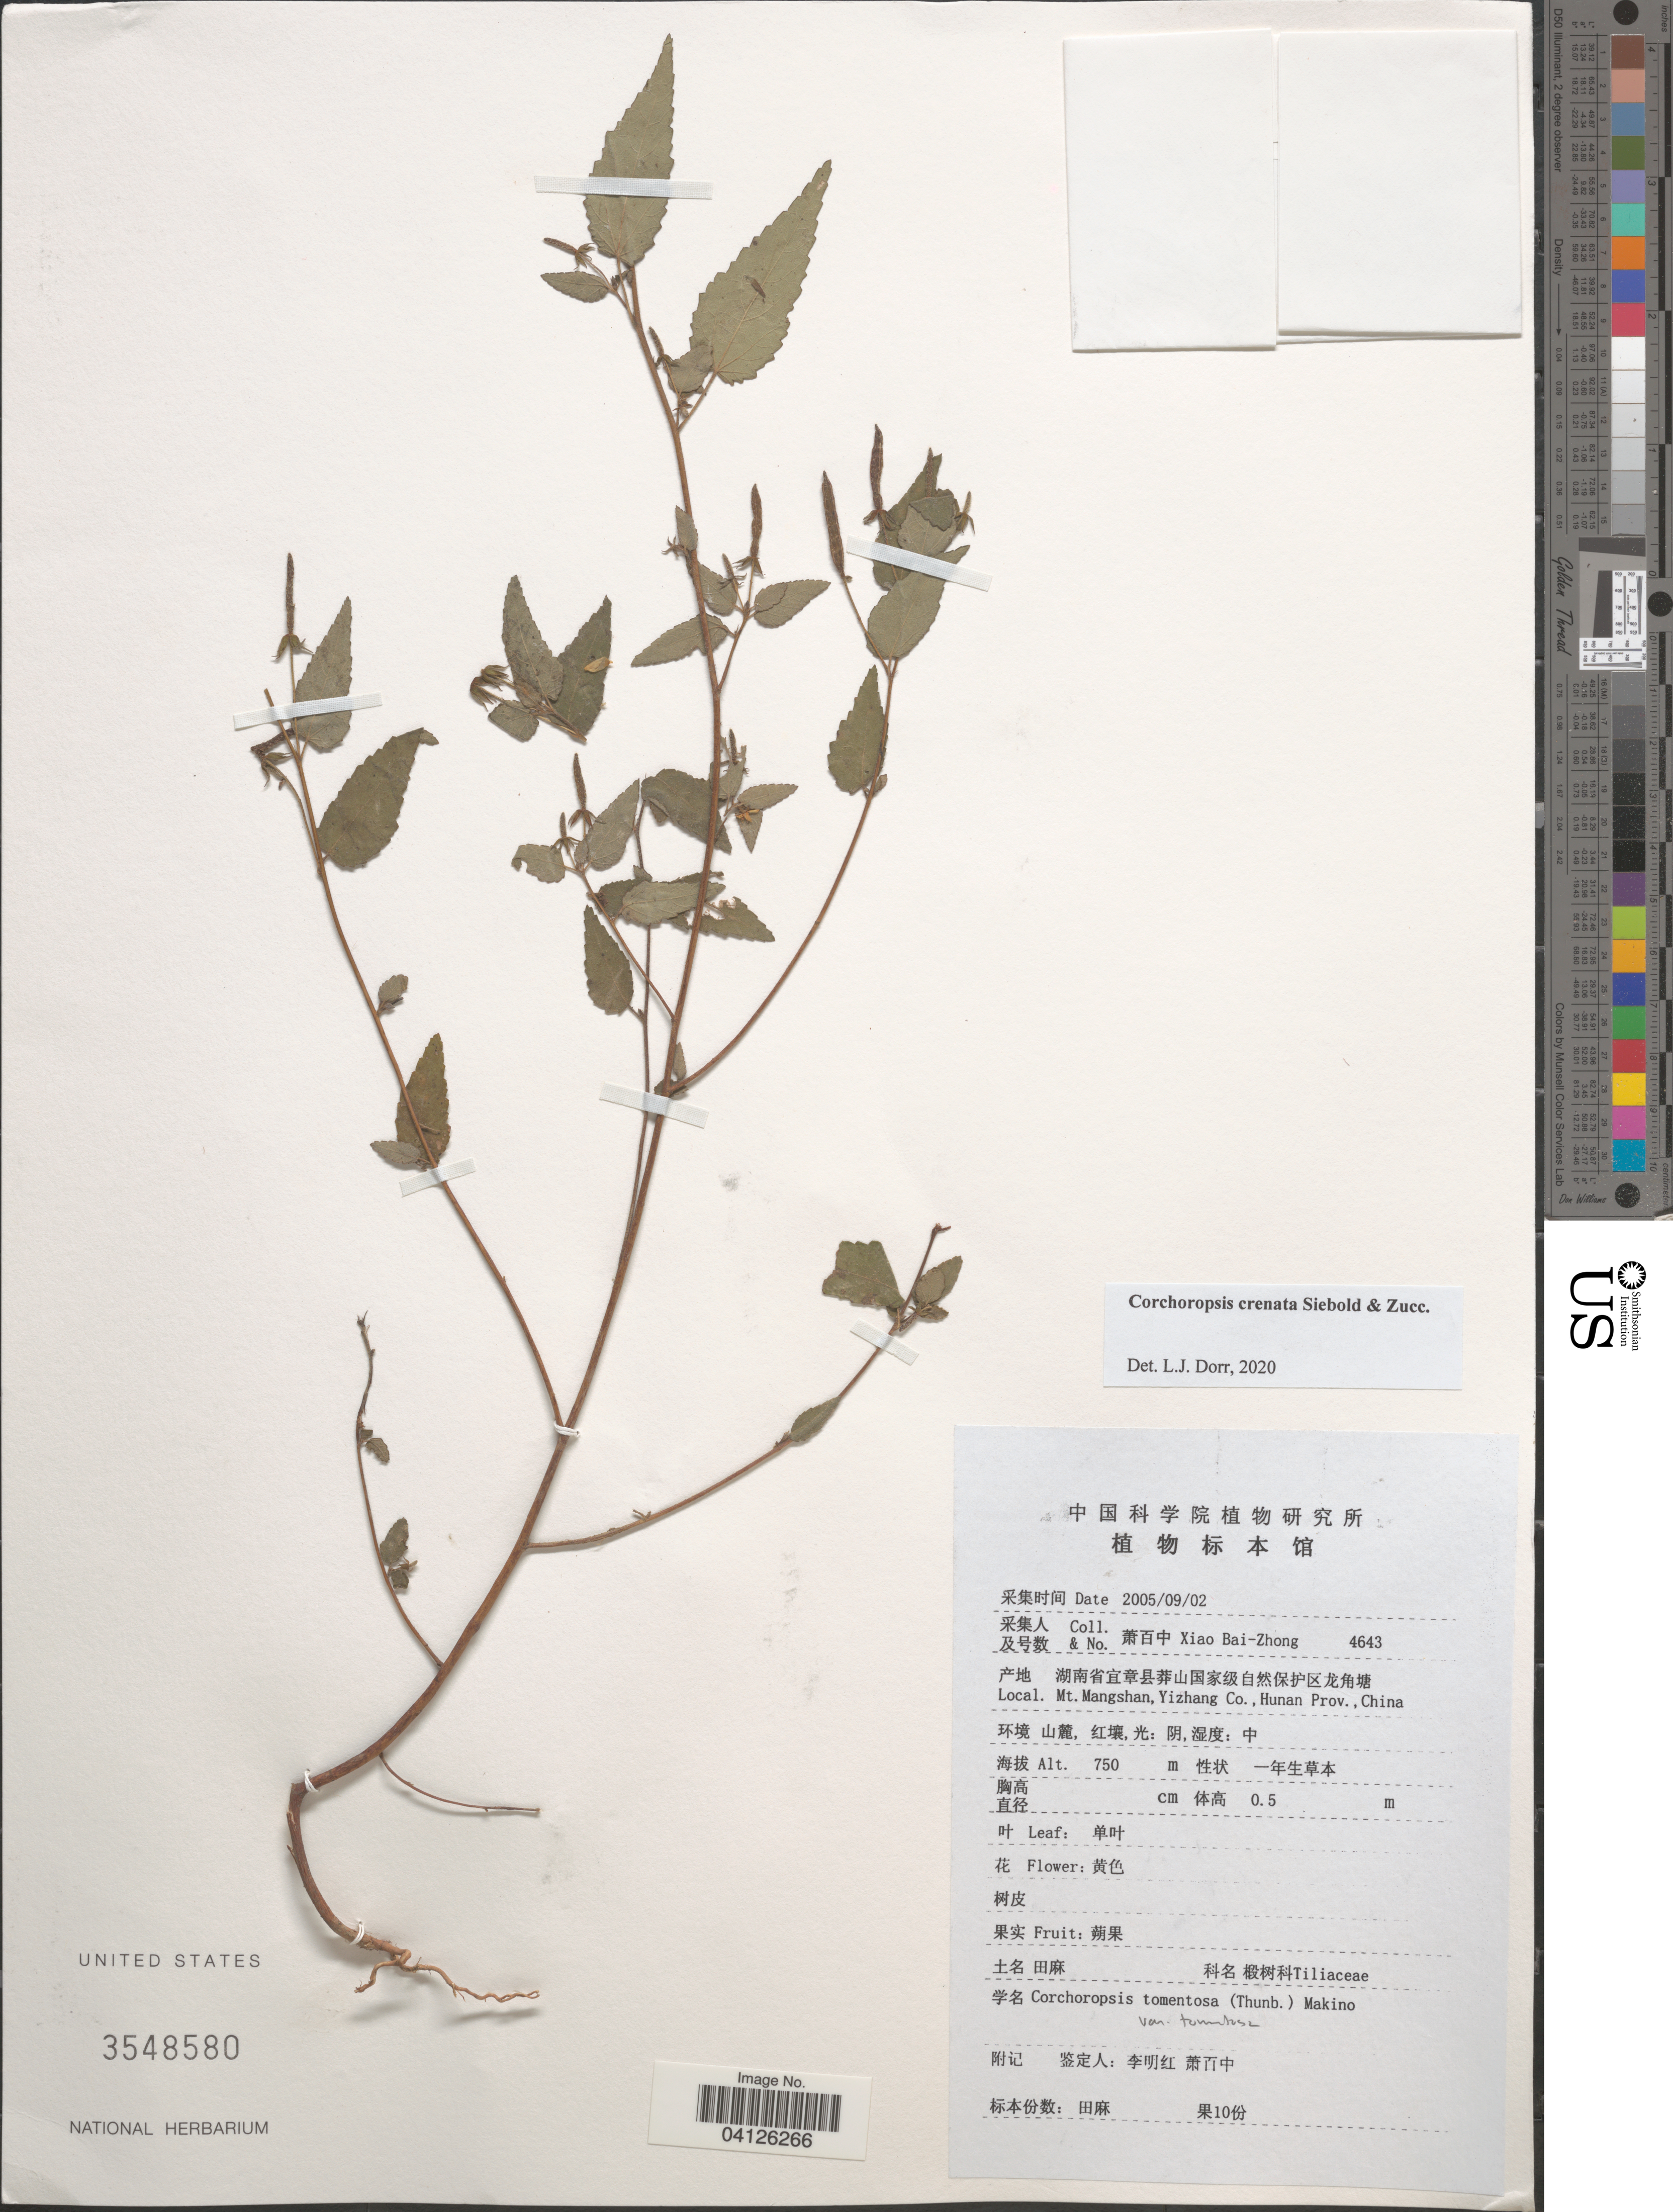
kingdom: Plantae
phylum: Tracheophyta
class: Magnoliopsida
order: Malvales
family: Malvaceae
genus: Corchoropsis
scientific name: Corchoropsis crenata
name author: Siebold & Zucc.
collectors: B. Z. Xiao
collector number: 4643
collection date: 2005-09-02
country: China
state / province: Hunan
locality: Mt. Mangshan, Yizhang Co.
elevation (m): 750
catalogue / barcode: US 3548580